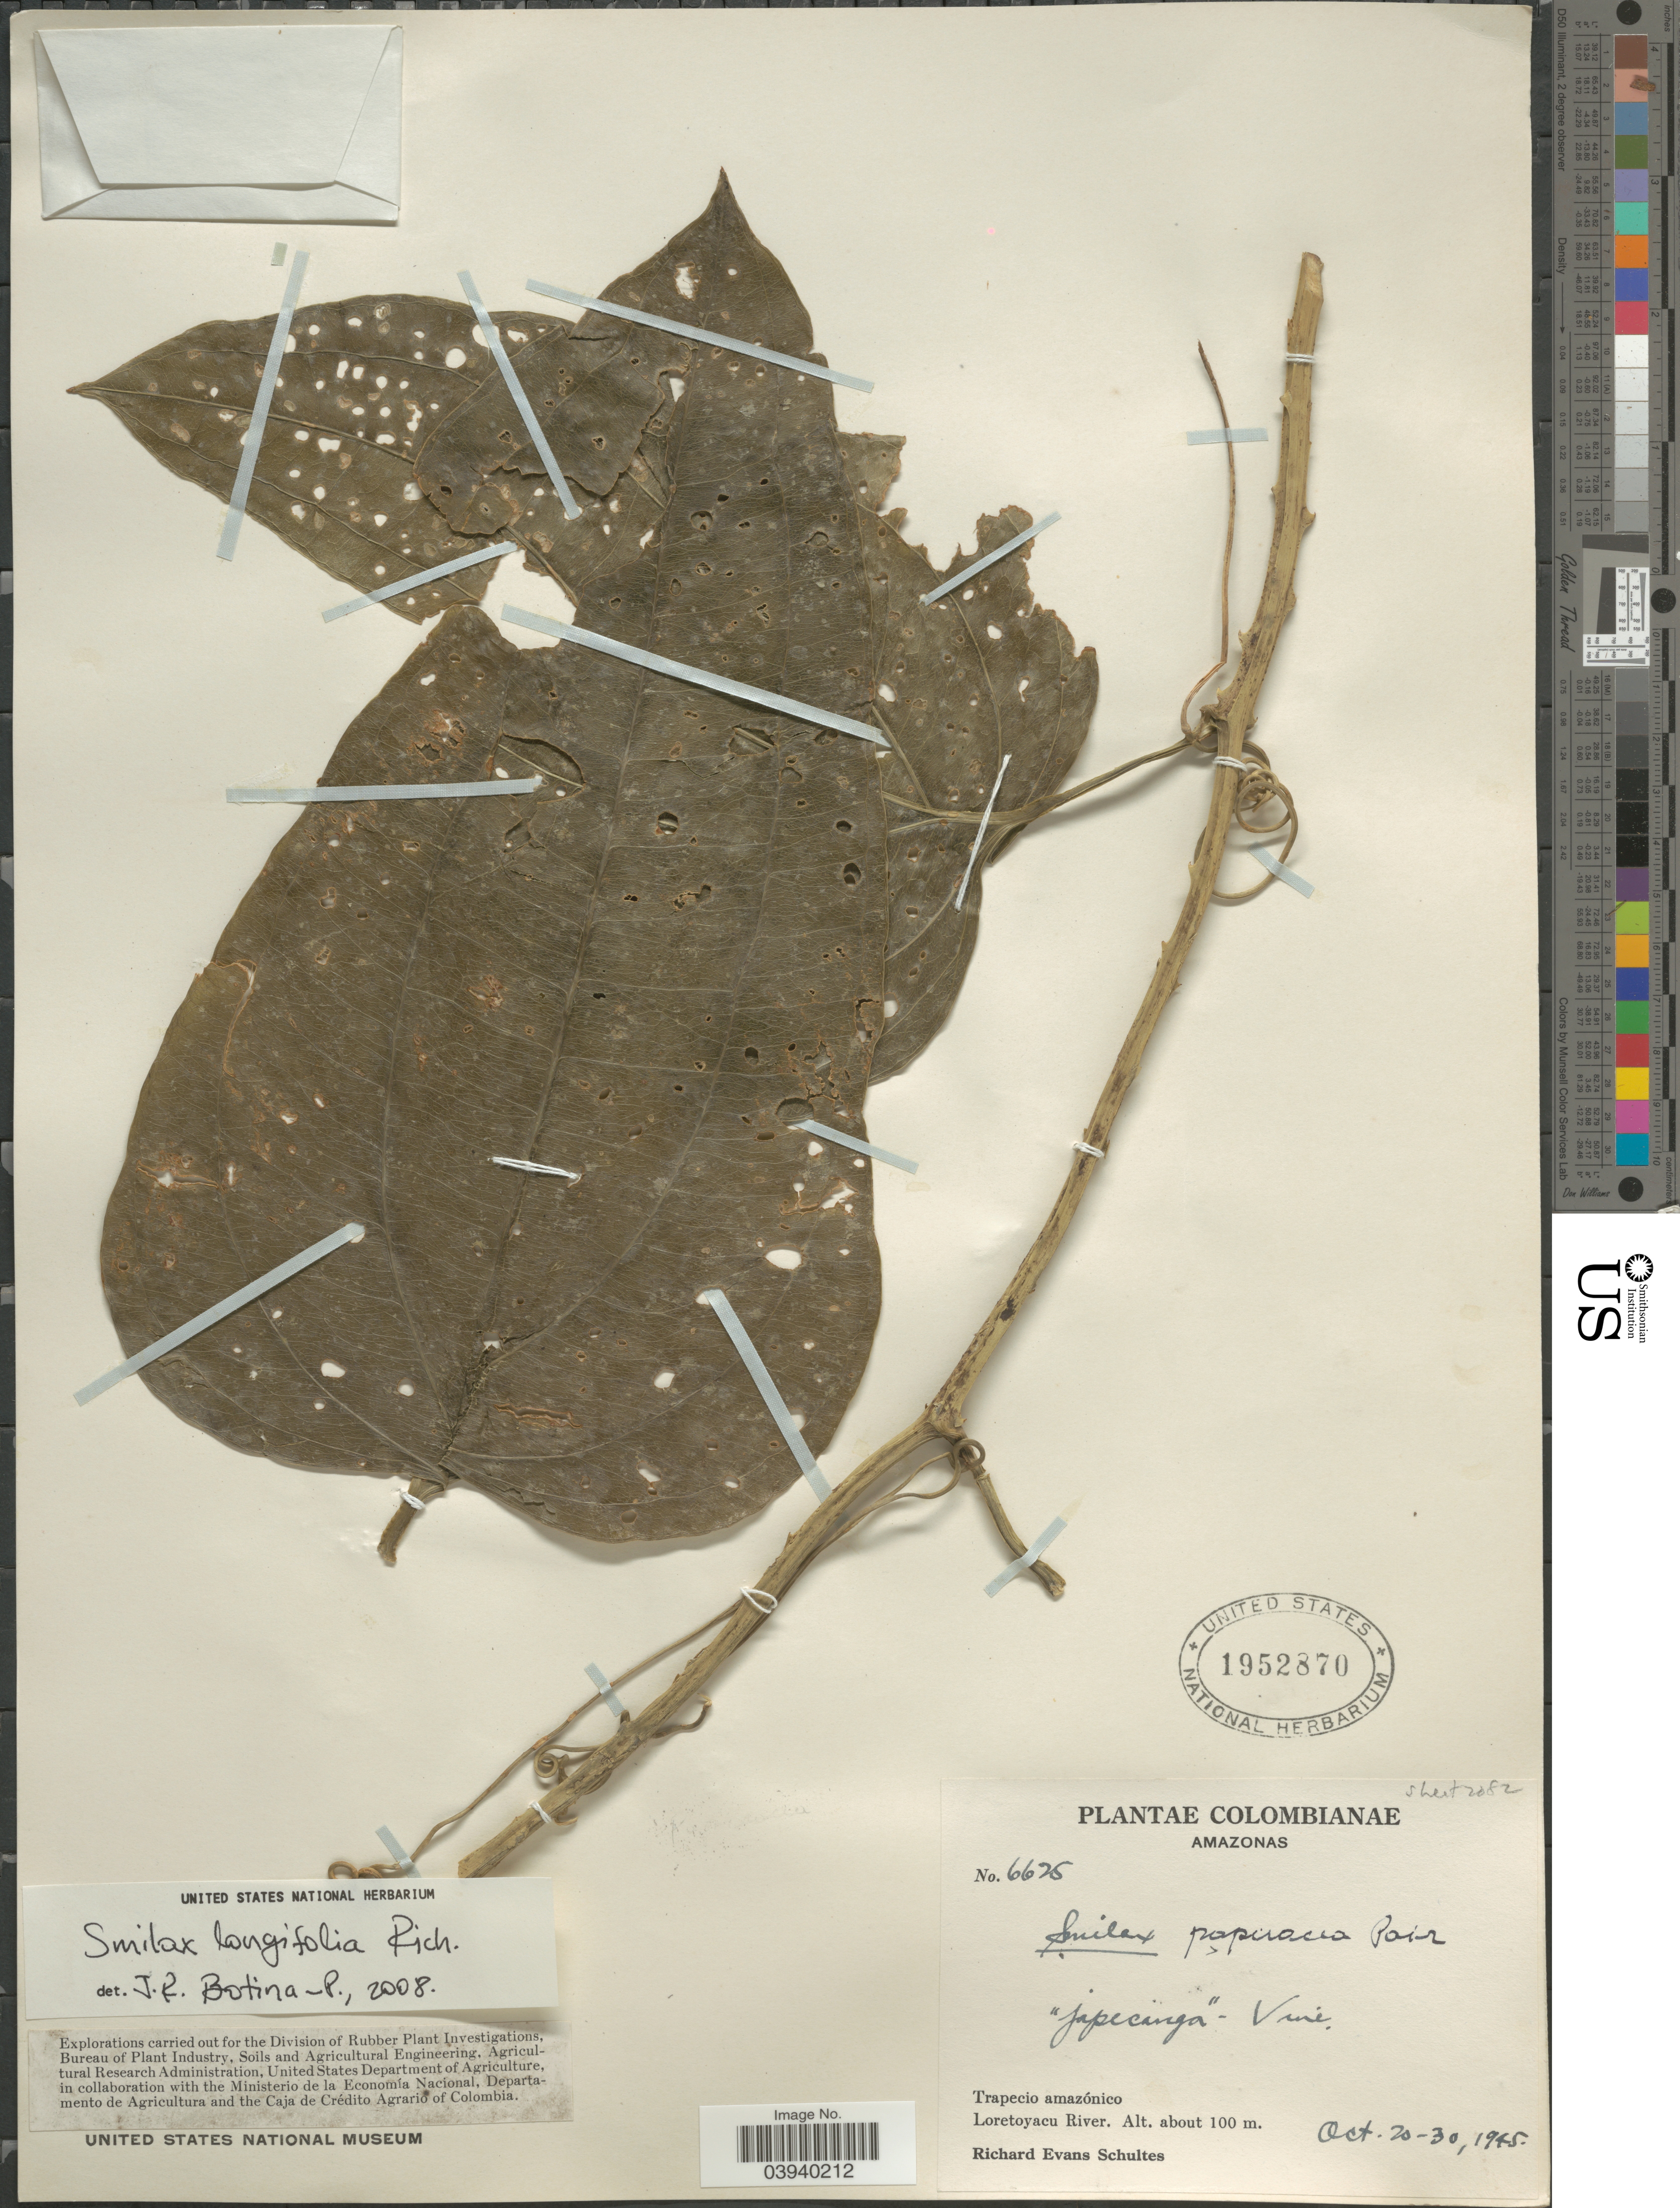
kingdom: Plantae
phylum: Tracheophyta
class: Liliopsida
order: Liliales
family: Smilacaceae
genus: Smilax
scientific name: Smilax longifolia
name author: Rich.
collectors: R. E. Schultes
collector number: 6625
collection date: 1945-10-20/1945-10-30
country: Colombia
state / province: Amazônas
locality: Trapecio amazónico. Loretoyacu River.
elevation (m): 100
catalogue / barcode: US 1952870